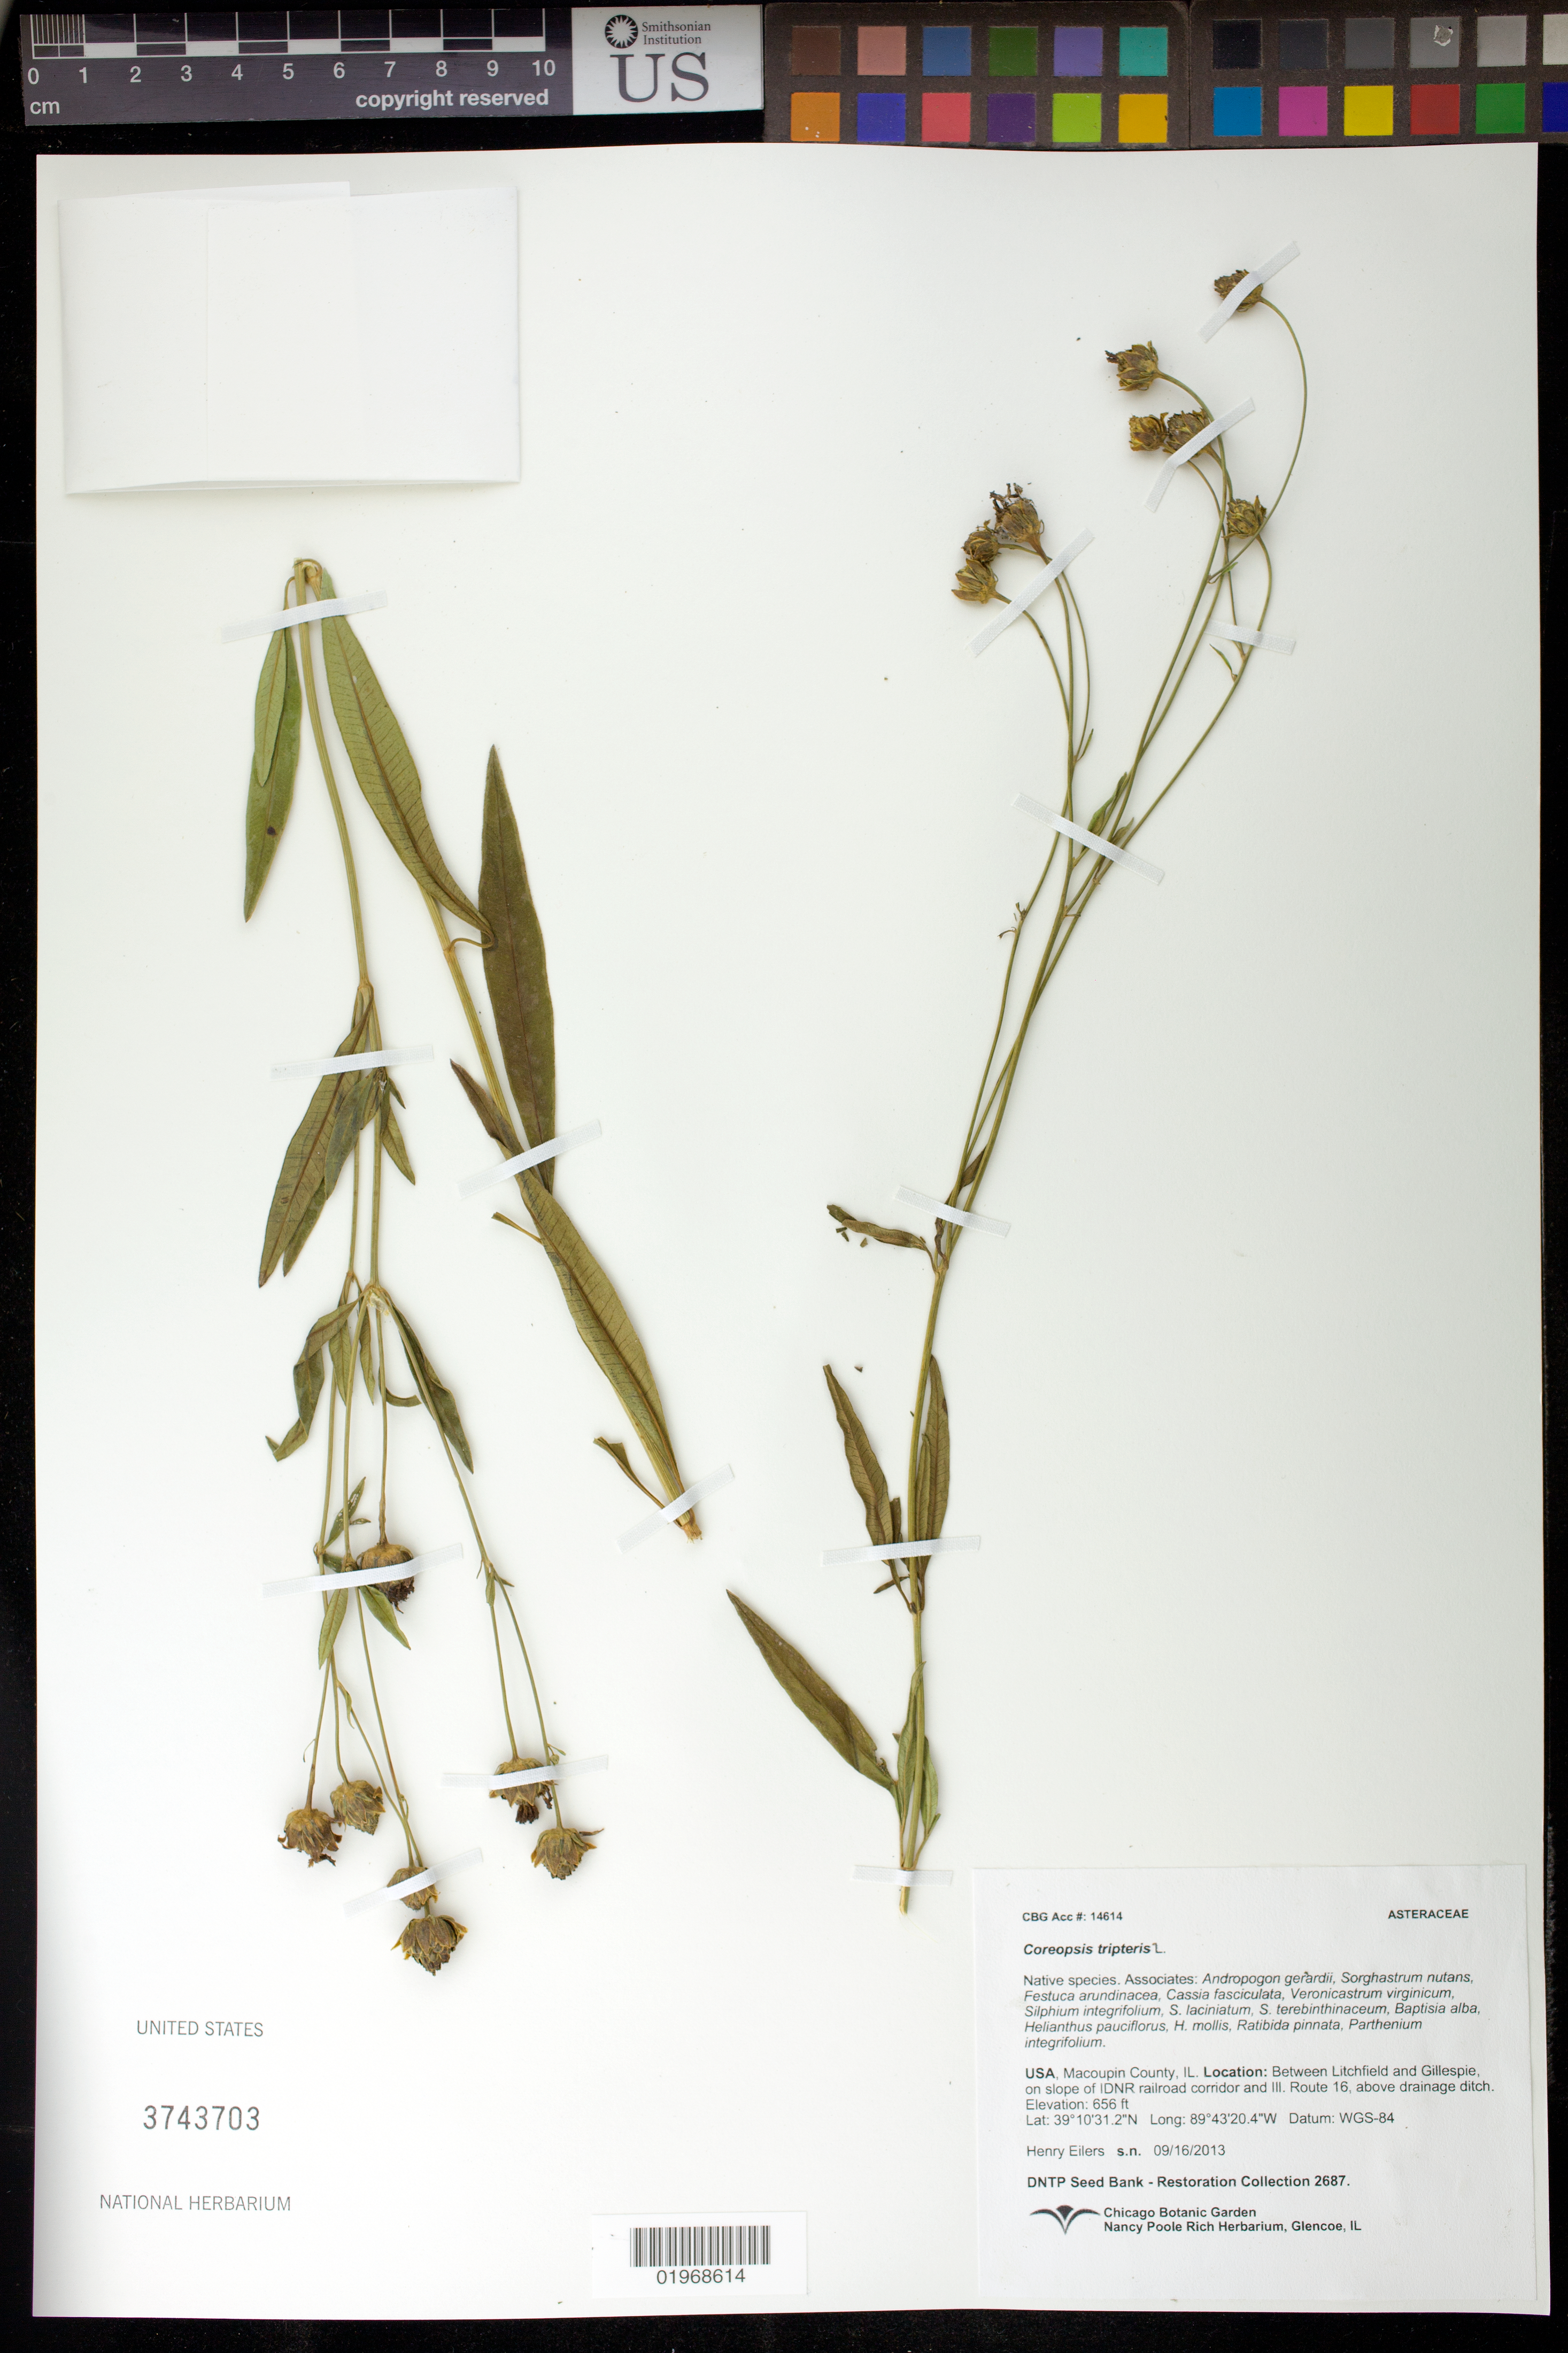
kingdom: Plantae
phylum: Tracheophyta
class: Magnoliopsida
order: Asterales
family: Asteraceae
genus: Coreopsis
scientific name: Coreopsis tripteris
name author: L.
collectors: H. Eilers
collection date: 2013-09-16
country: United States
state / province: Illinois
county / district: Macoupin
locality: Between Litchfield and Gillespie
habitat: Above drainage ditch.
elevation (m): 200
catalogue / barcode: US 3743703